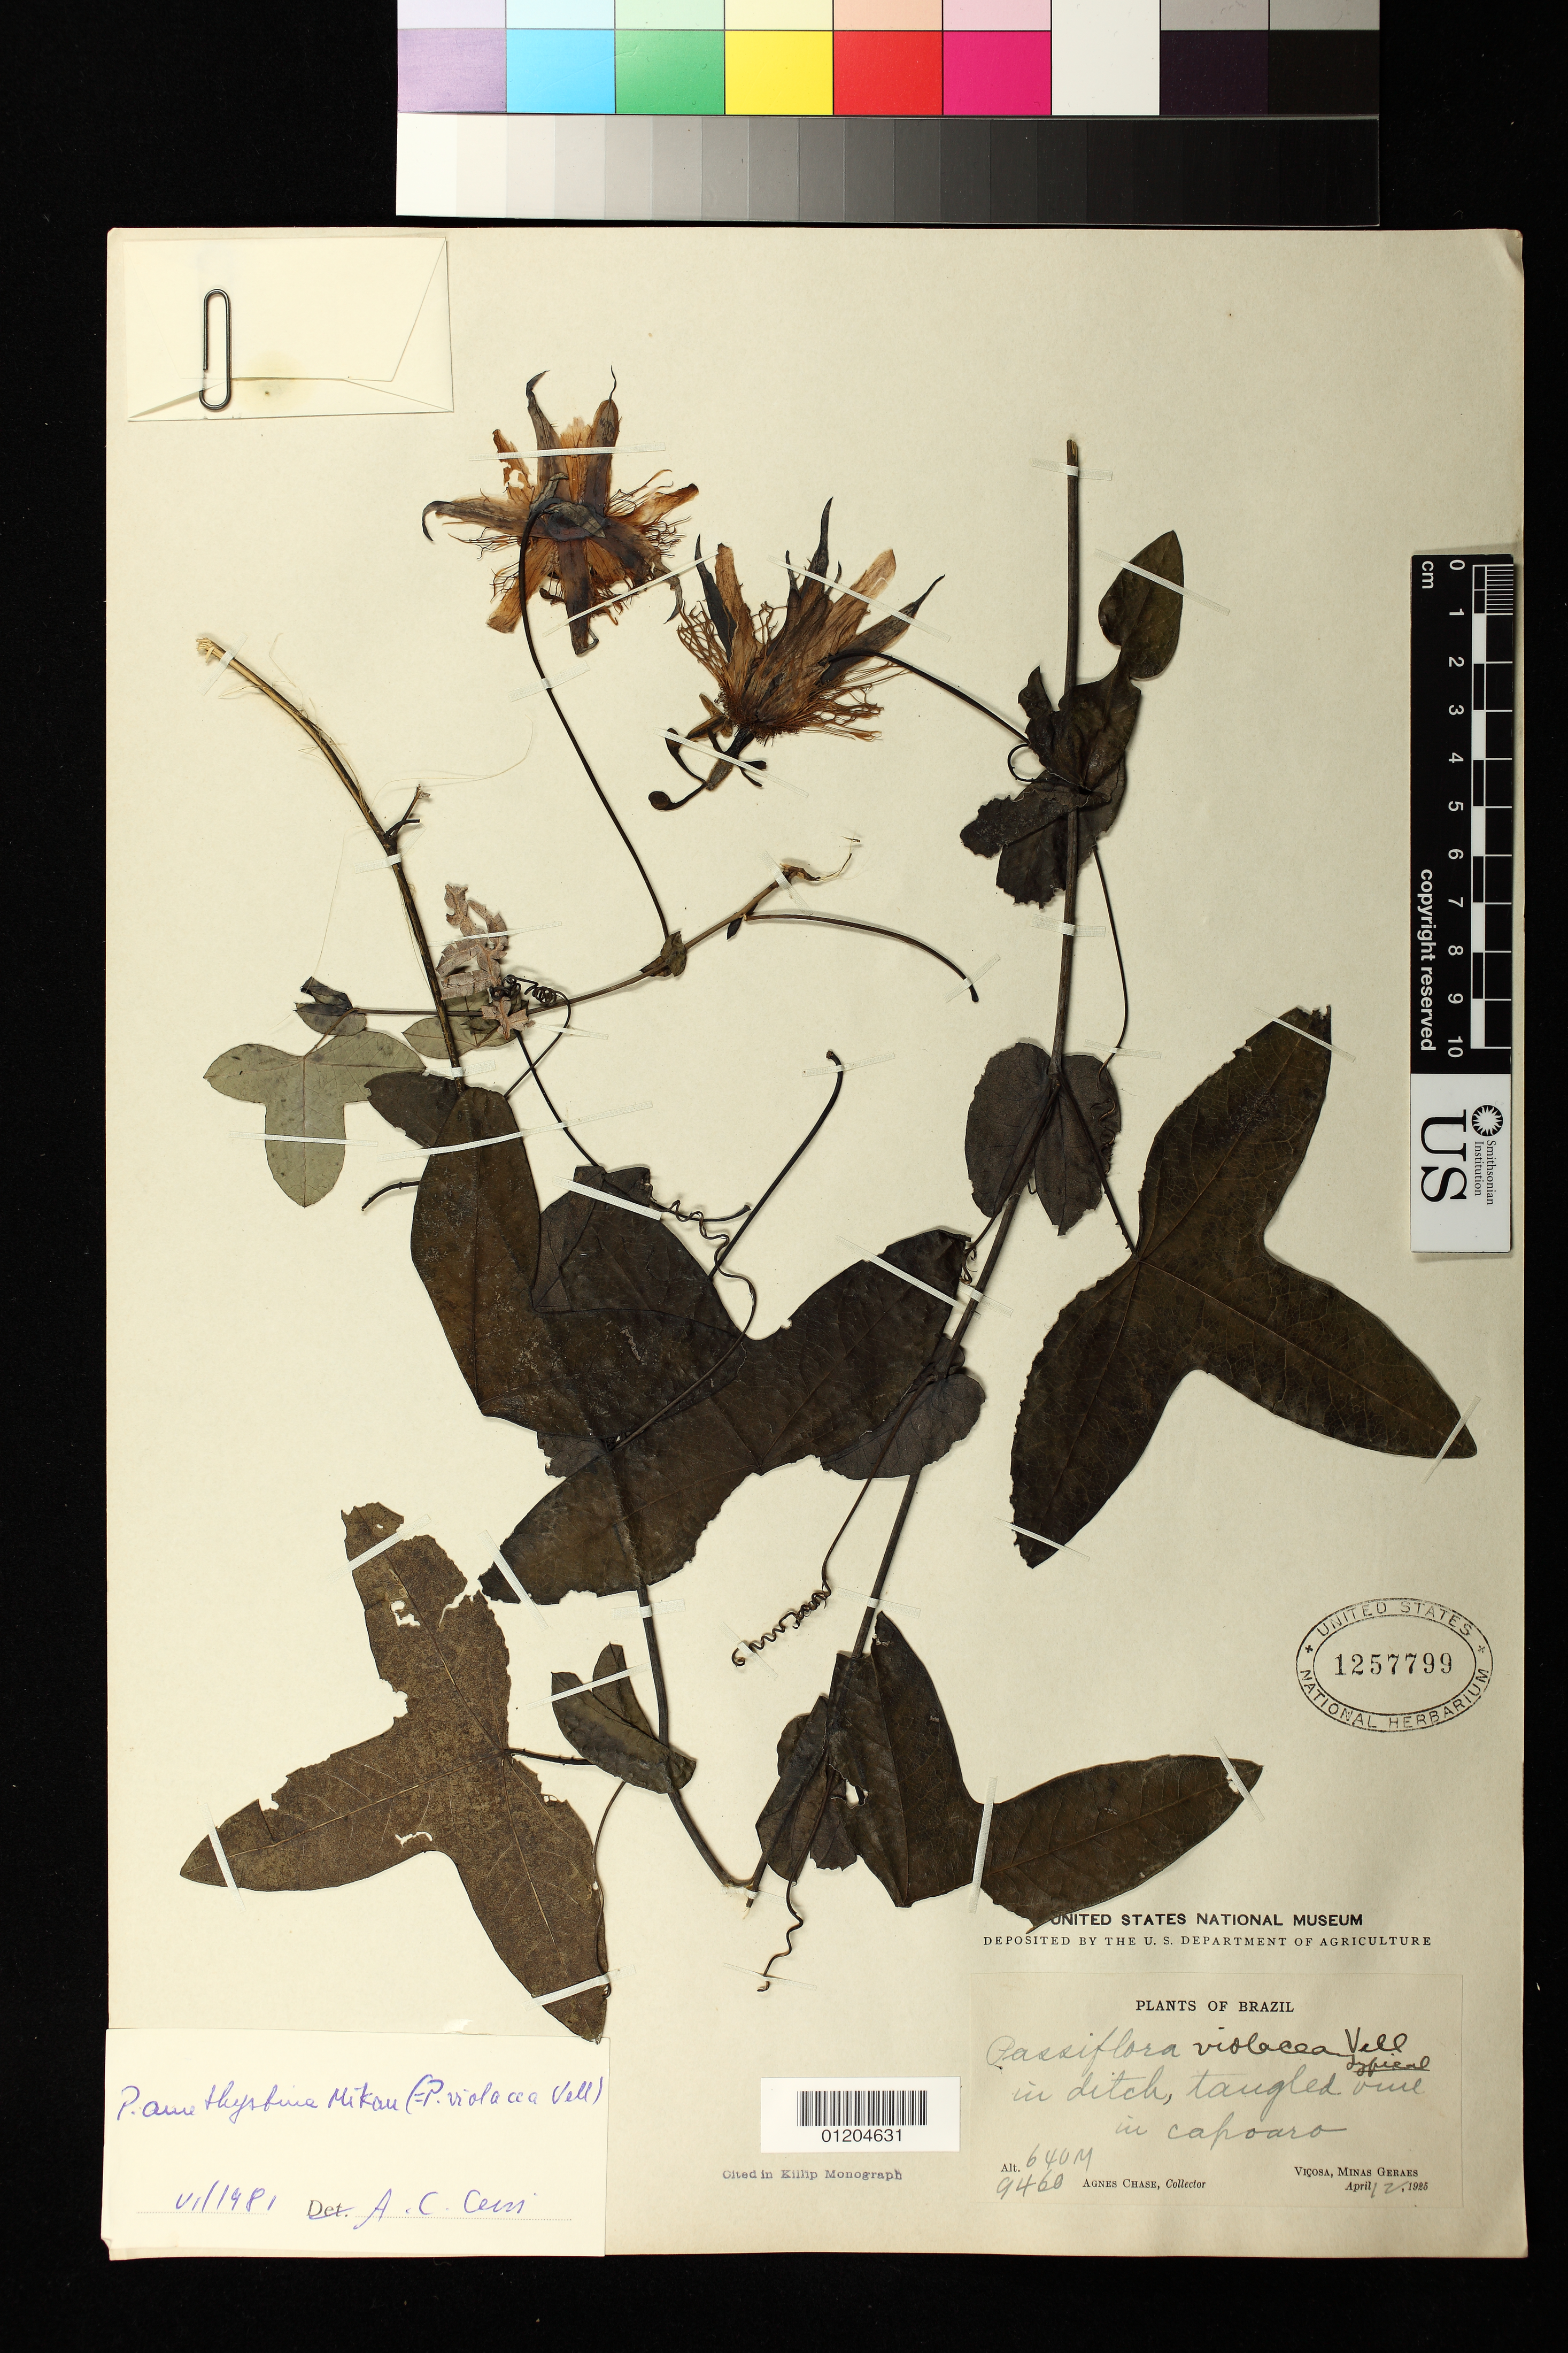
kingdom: Plantae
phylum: Tracheophyta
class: Magnoliopsida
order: Malpighiales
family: Passifloraceae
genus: Passiflora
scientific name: Passiflora amethystina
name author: J.C. Mikan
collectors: A. Chase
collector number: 9460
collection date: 1925-04-12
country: Brazil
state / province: Minas Gerais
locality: Vicosa, Minas Geraes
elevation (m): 640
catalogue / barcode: US 1257799